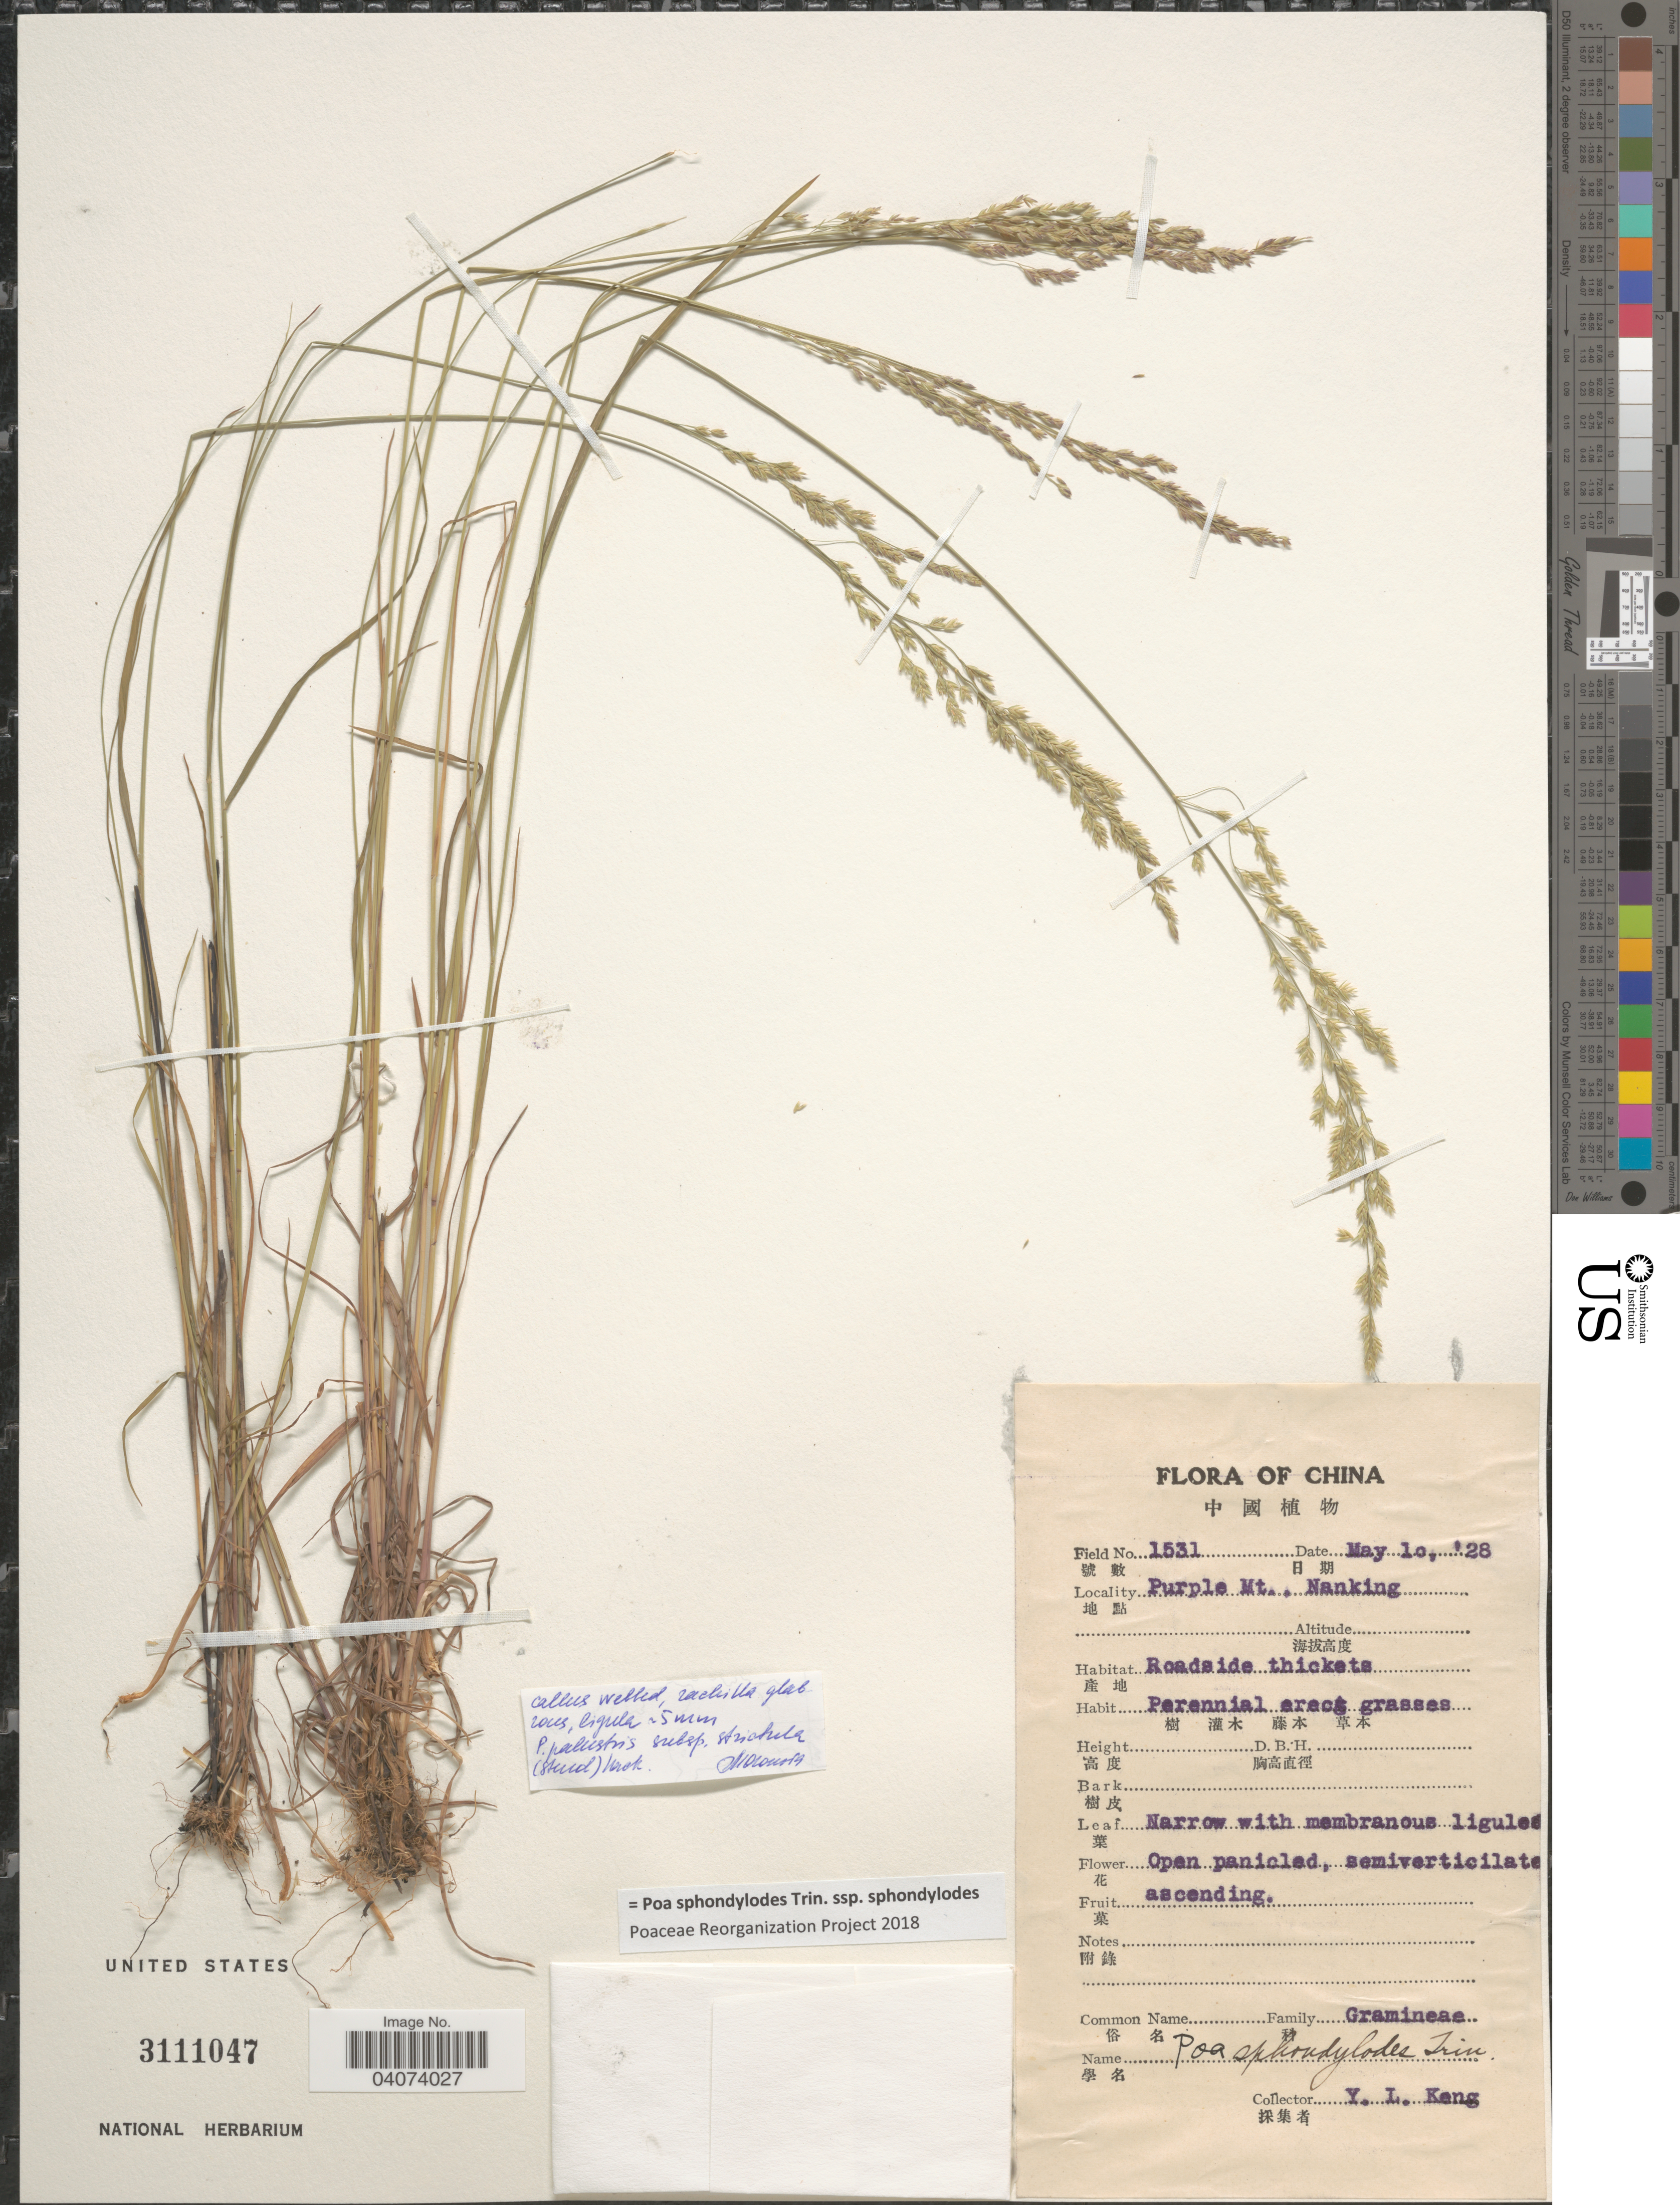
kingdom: Plantae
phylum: Tracheophyta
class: Liliopsida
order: Poales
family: Poaceae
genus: Poa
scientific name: Poa sphondylodes subsp. sphondylodes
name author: Trin.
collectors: Y. L. Keng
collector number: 1531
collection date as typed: Transcribed d/m/y: 10/5/28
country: China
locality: Purple Mt. Nanking.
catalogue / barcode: US 3111047